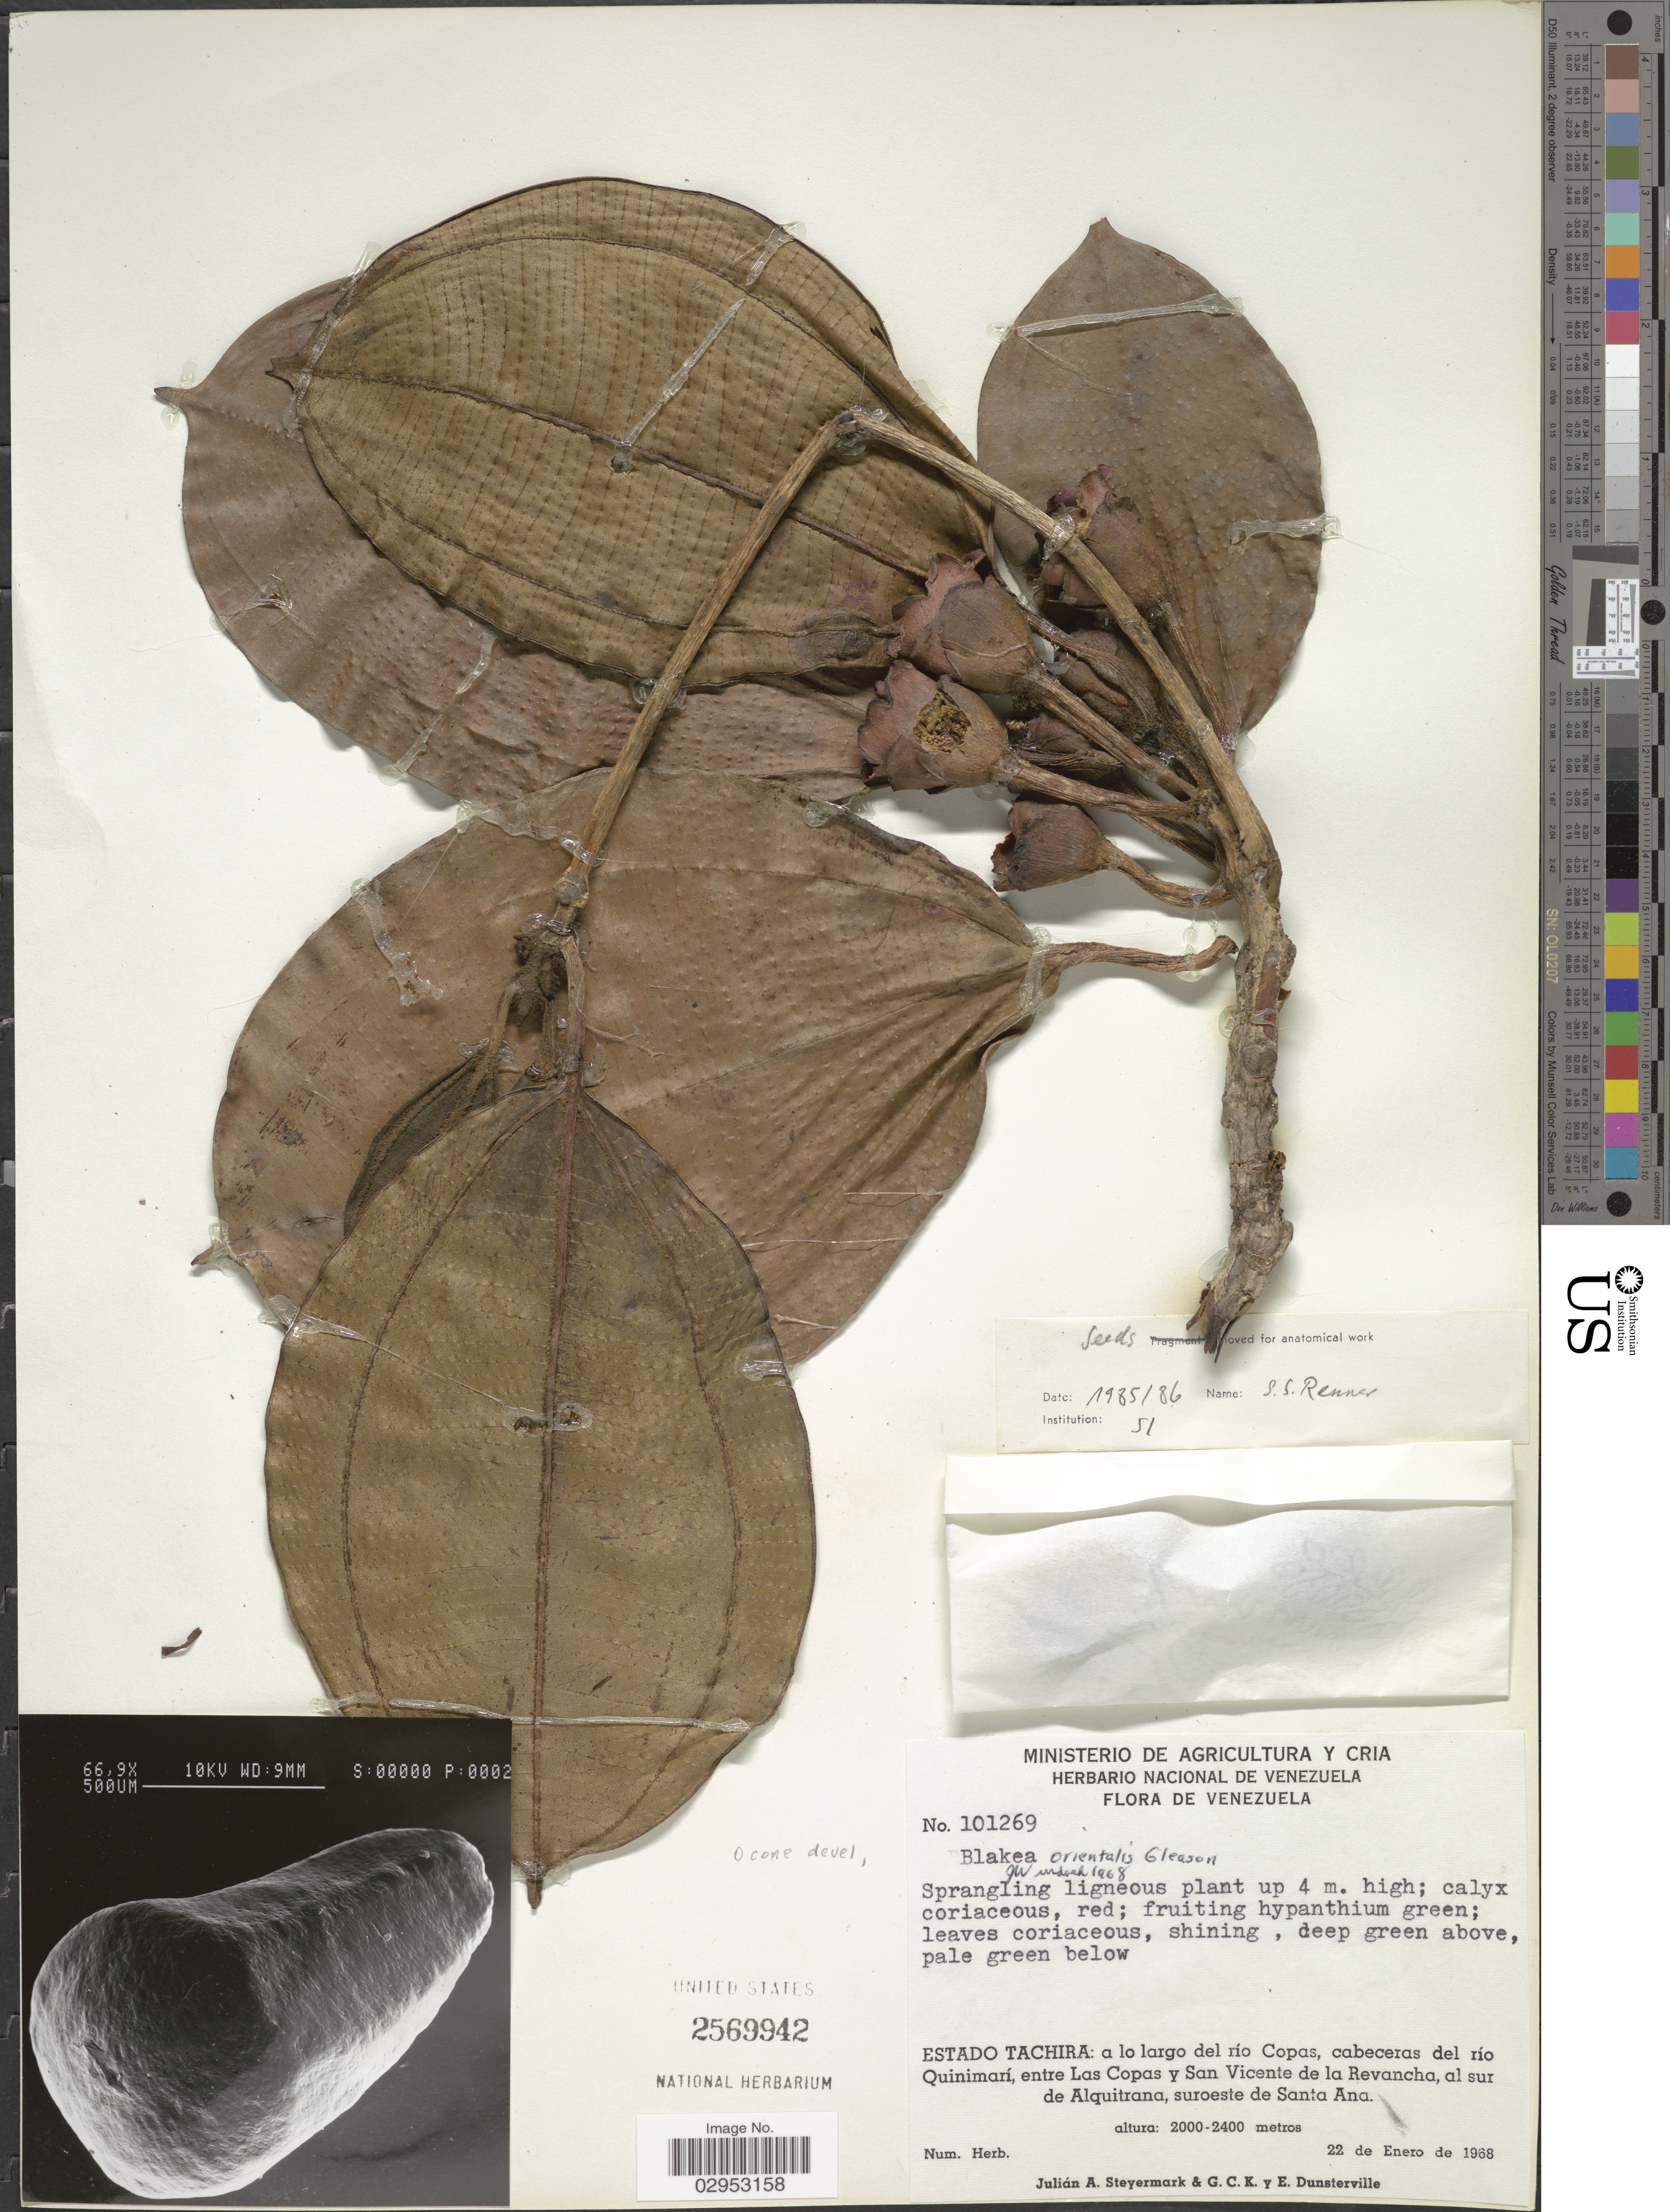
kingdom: Plantae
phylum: Tracheophyta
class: Magnoliopsida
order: Myrtales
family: Melastomataceae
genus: Blakea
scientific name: Blakea orientalis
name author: Gleason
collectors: J. Steyermark, G. C. K. Dunsterville & E. Dunsterville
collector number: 101269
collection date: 1968-01-22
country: Venezuela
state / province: Tachira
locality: A la largo del río Copas, cabeceras del río Quinimarí, entre Las Copas y San Vicente de la Revancha, al sure de Alquitrana, suroeste de Santa Ana.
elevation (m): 2000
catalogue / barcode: US 2569942